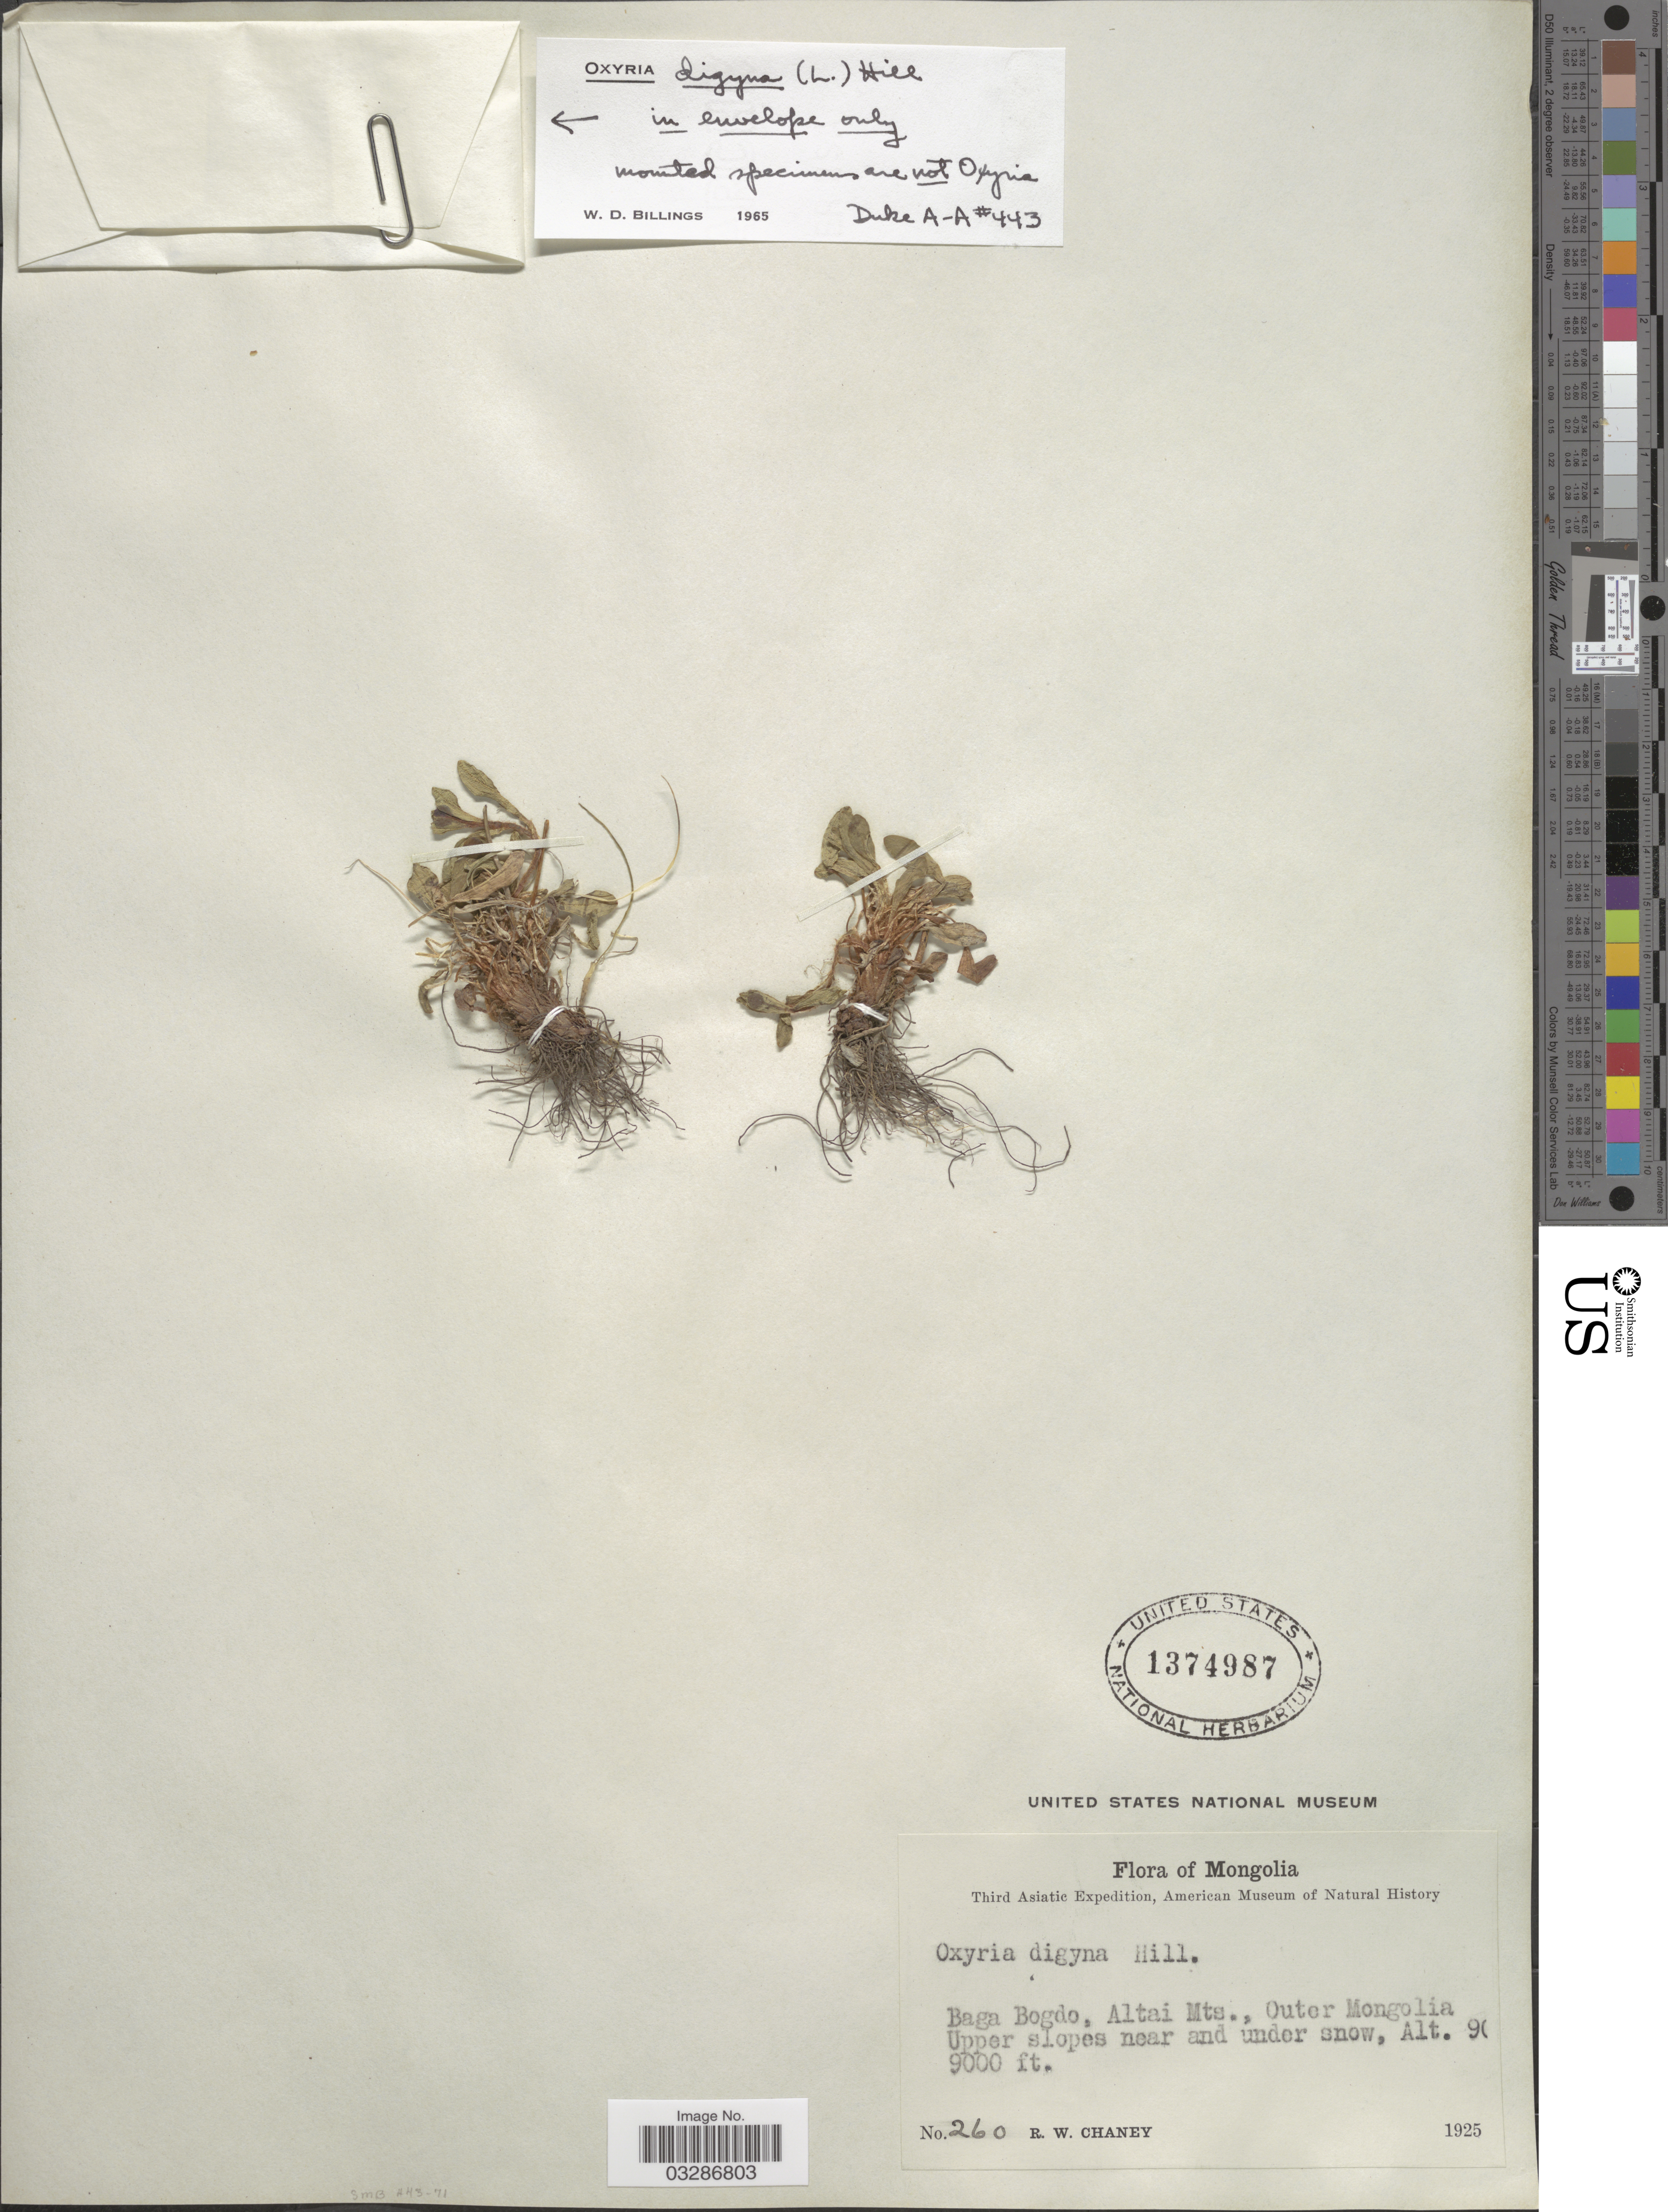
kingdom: Plantae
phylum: Tracheophyta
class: Magnoliopsida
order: Caryophyllales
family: Polygonaceae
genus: Oxyria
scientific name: Oxyria digyna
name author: (L.) Hill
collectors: R. Chaney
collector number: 260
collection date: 1925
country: Mongolia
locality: Baga Bogdo, Altai Mts., Outer Mongolia. Upper slopes near and under snow.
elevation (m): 2743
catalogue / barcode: US 1374987